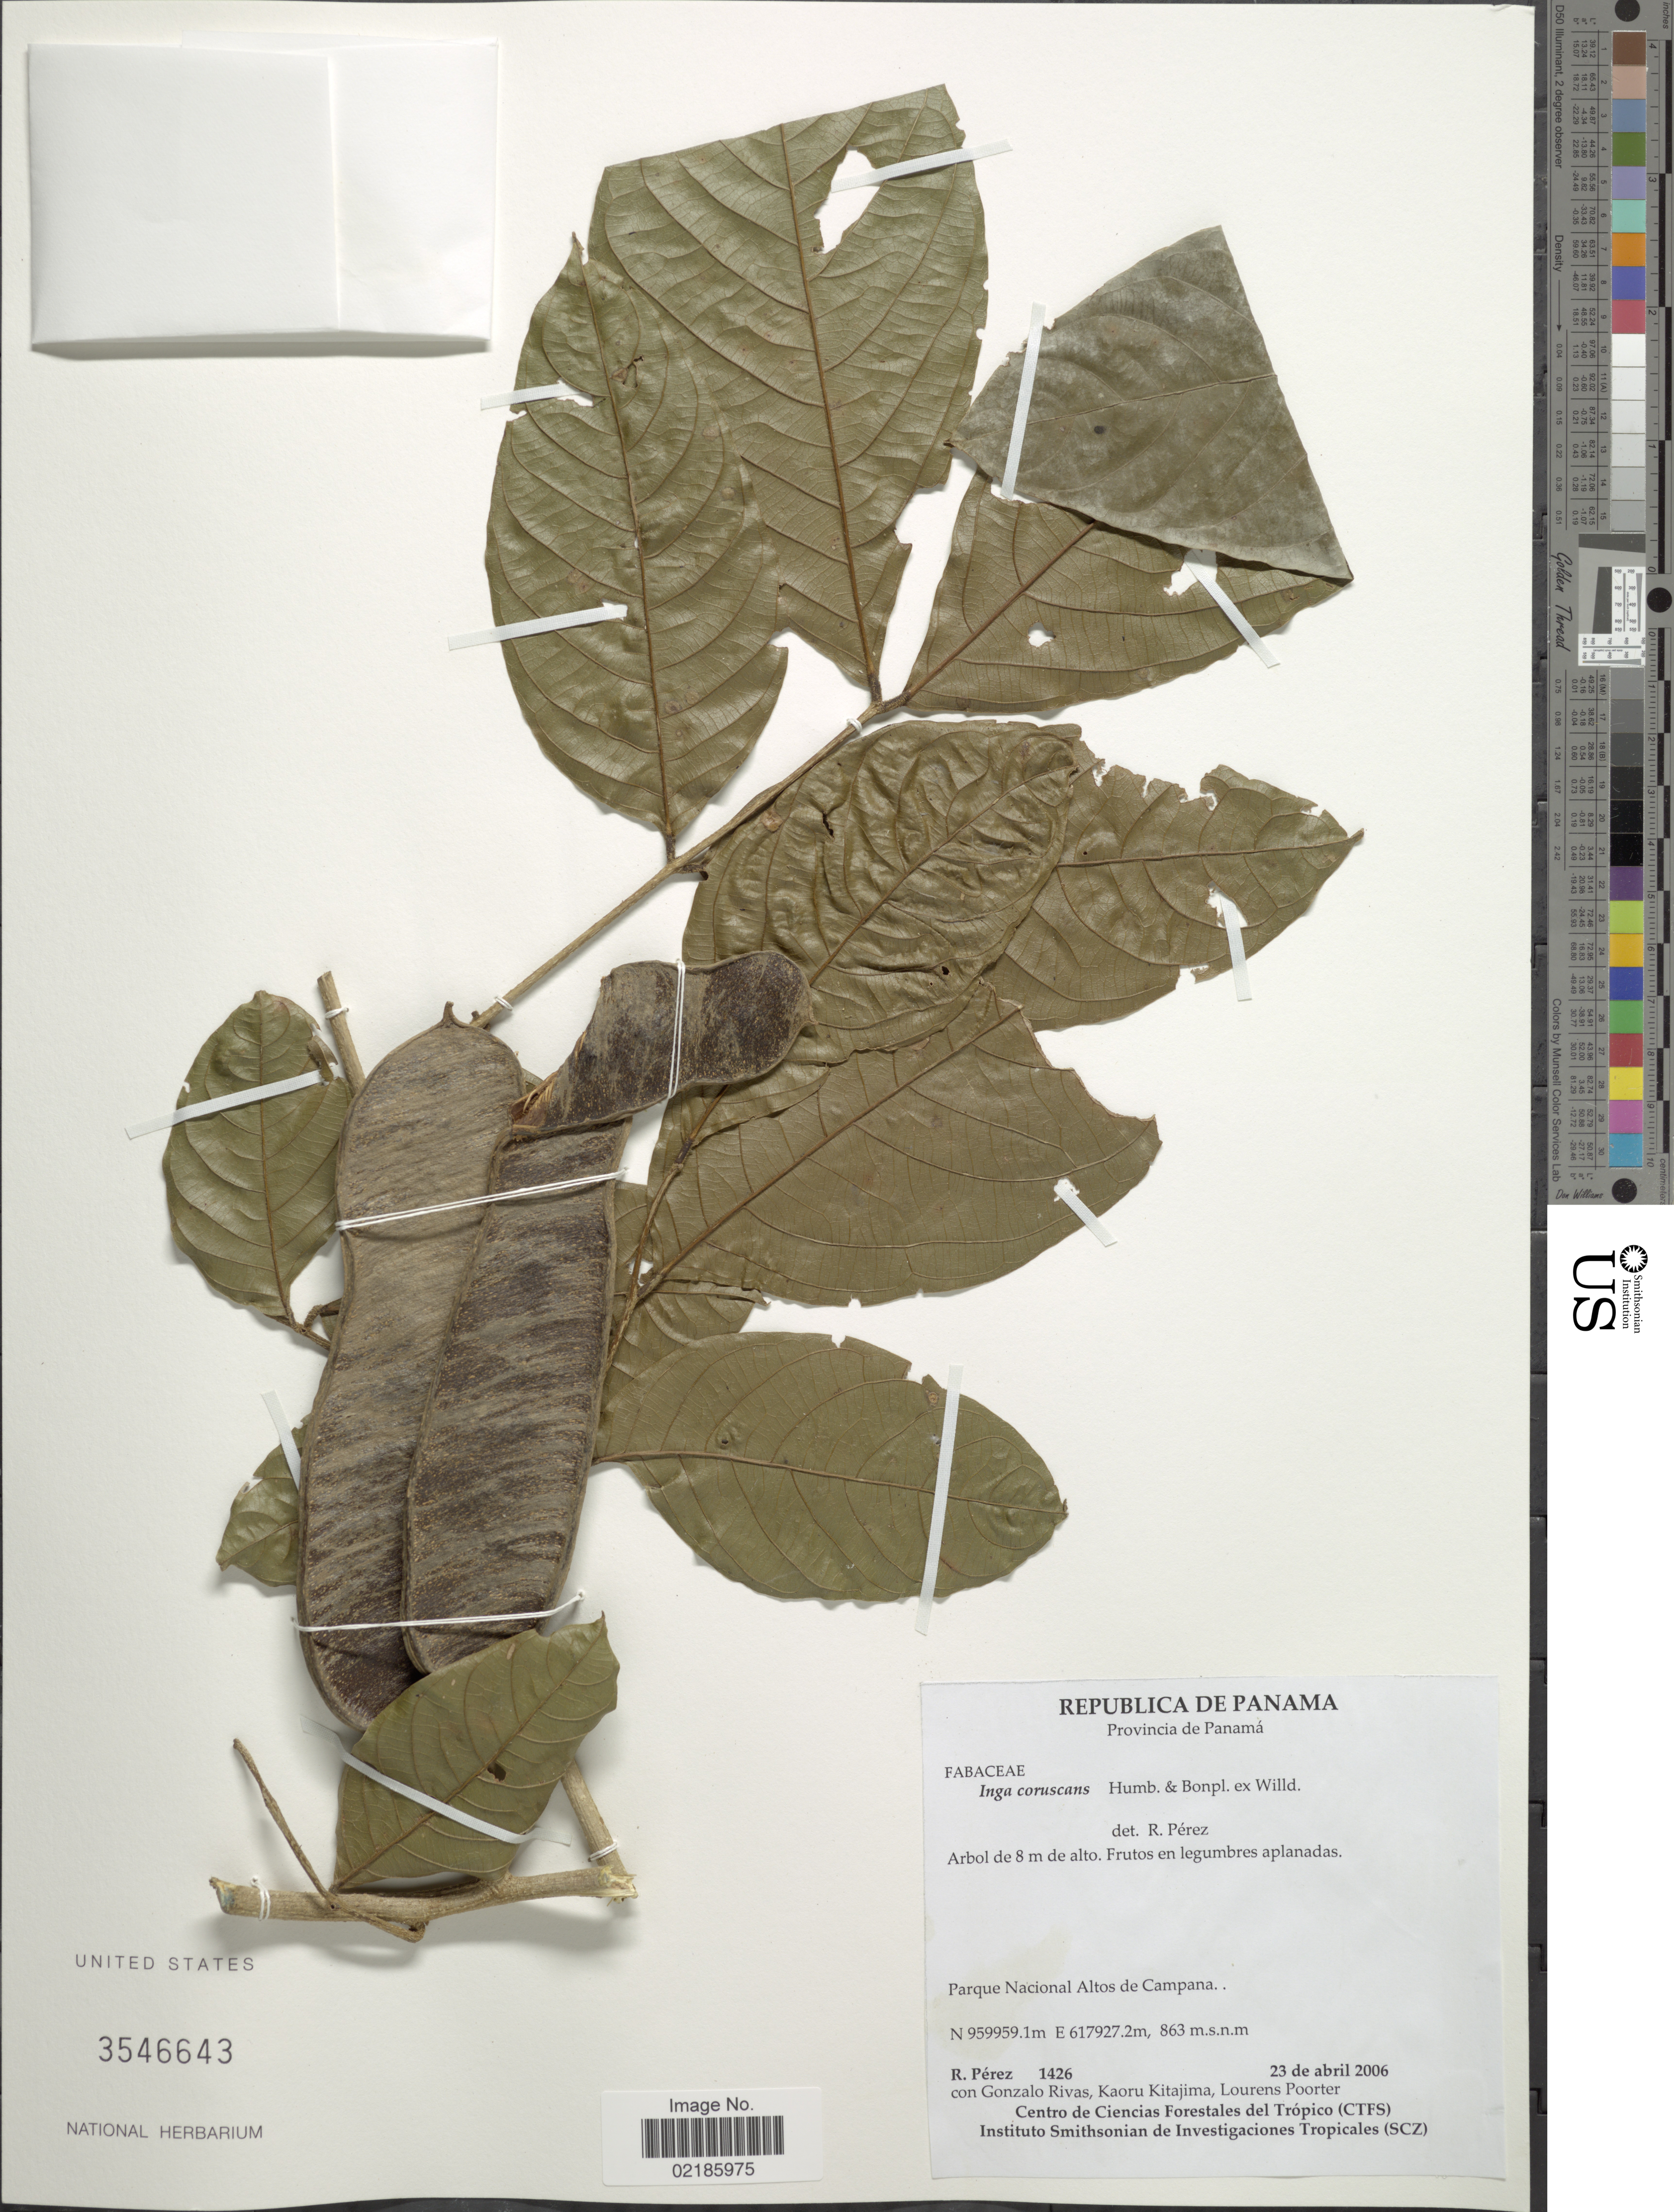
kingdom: Plantae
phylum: Tracheophyta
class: Magnoliopsida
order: Fabales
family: Fabaceae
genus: Inga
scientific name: Inga coruscans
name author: Humb. & Bonpl. ex Willd.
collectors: R. Perez, G. Rivas, K. Kitajima & L. Poorter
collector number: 1426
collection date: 2006-04-23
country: Panama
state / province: Panamá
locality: Parque Nacional Altos de Campana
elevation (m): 863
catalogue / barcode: US 3546643